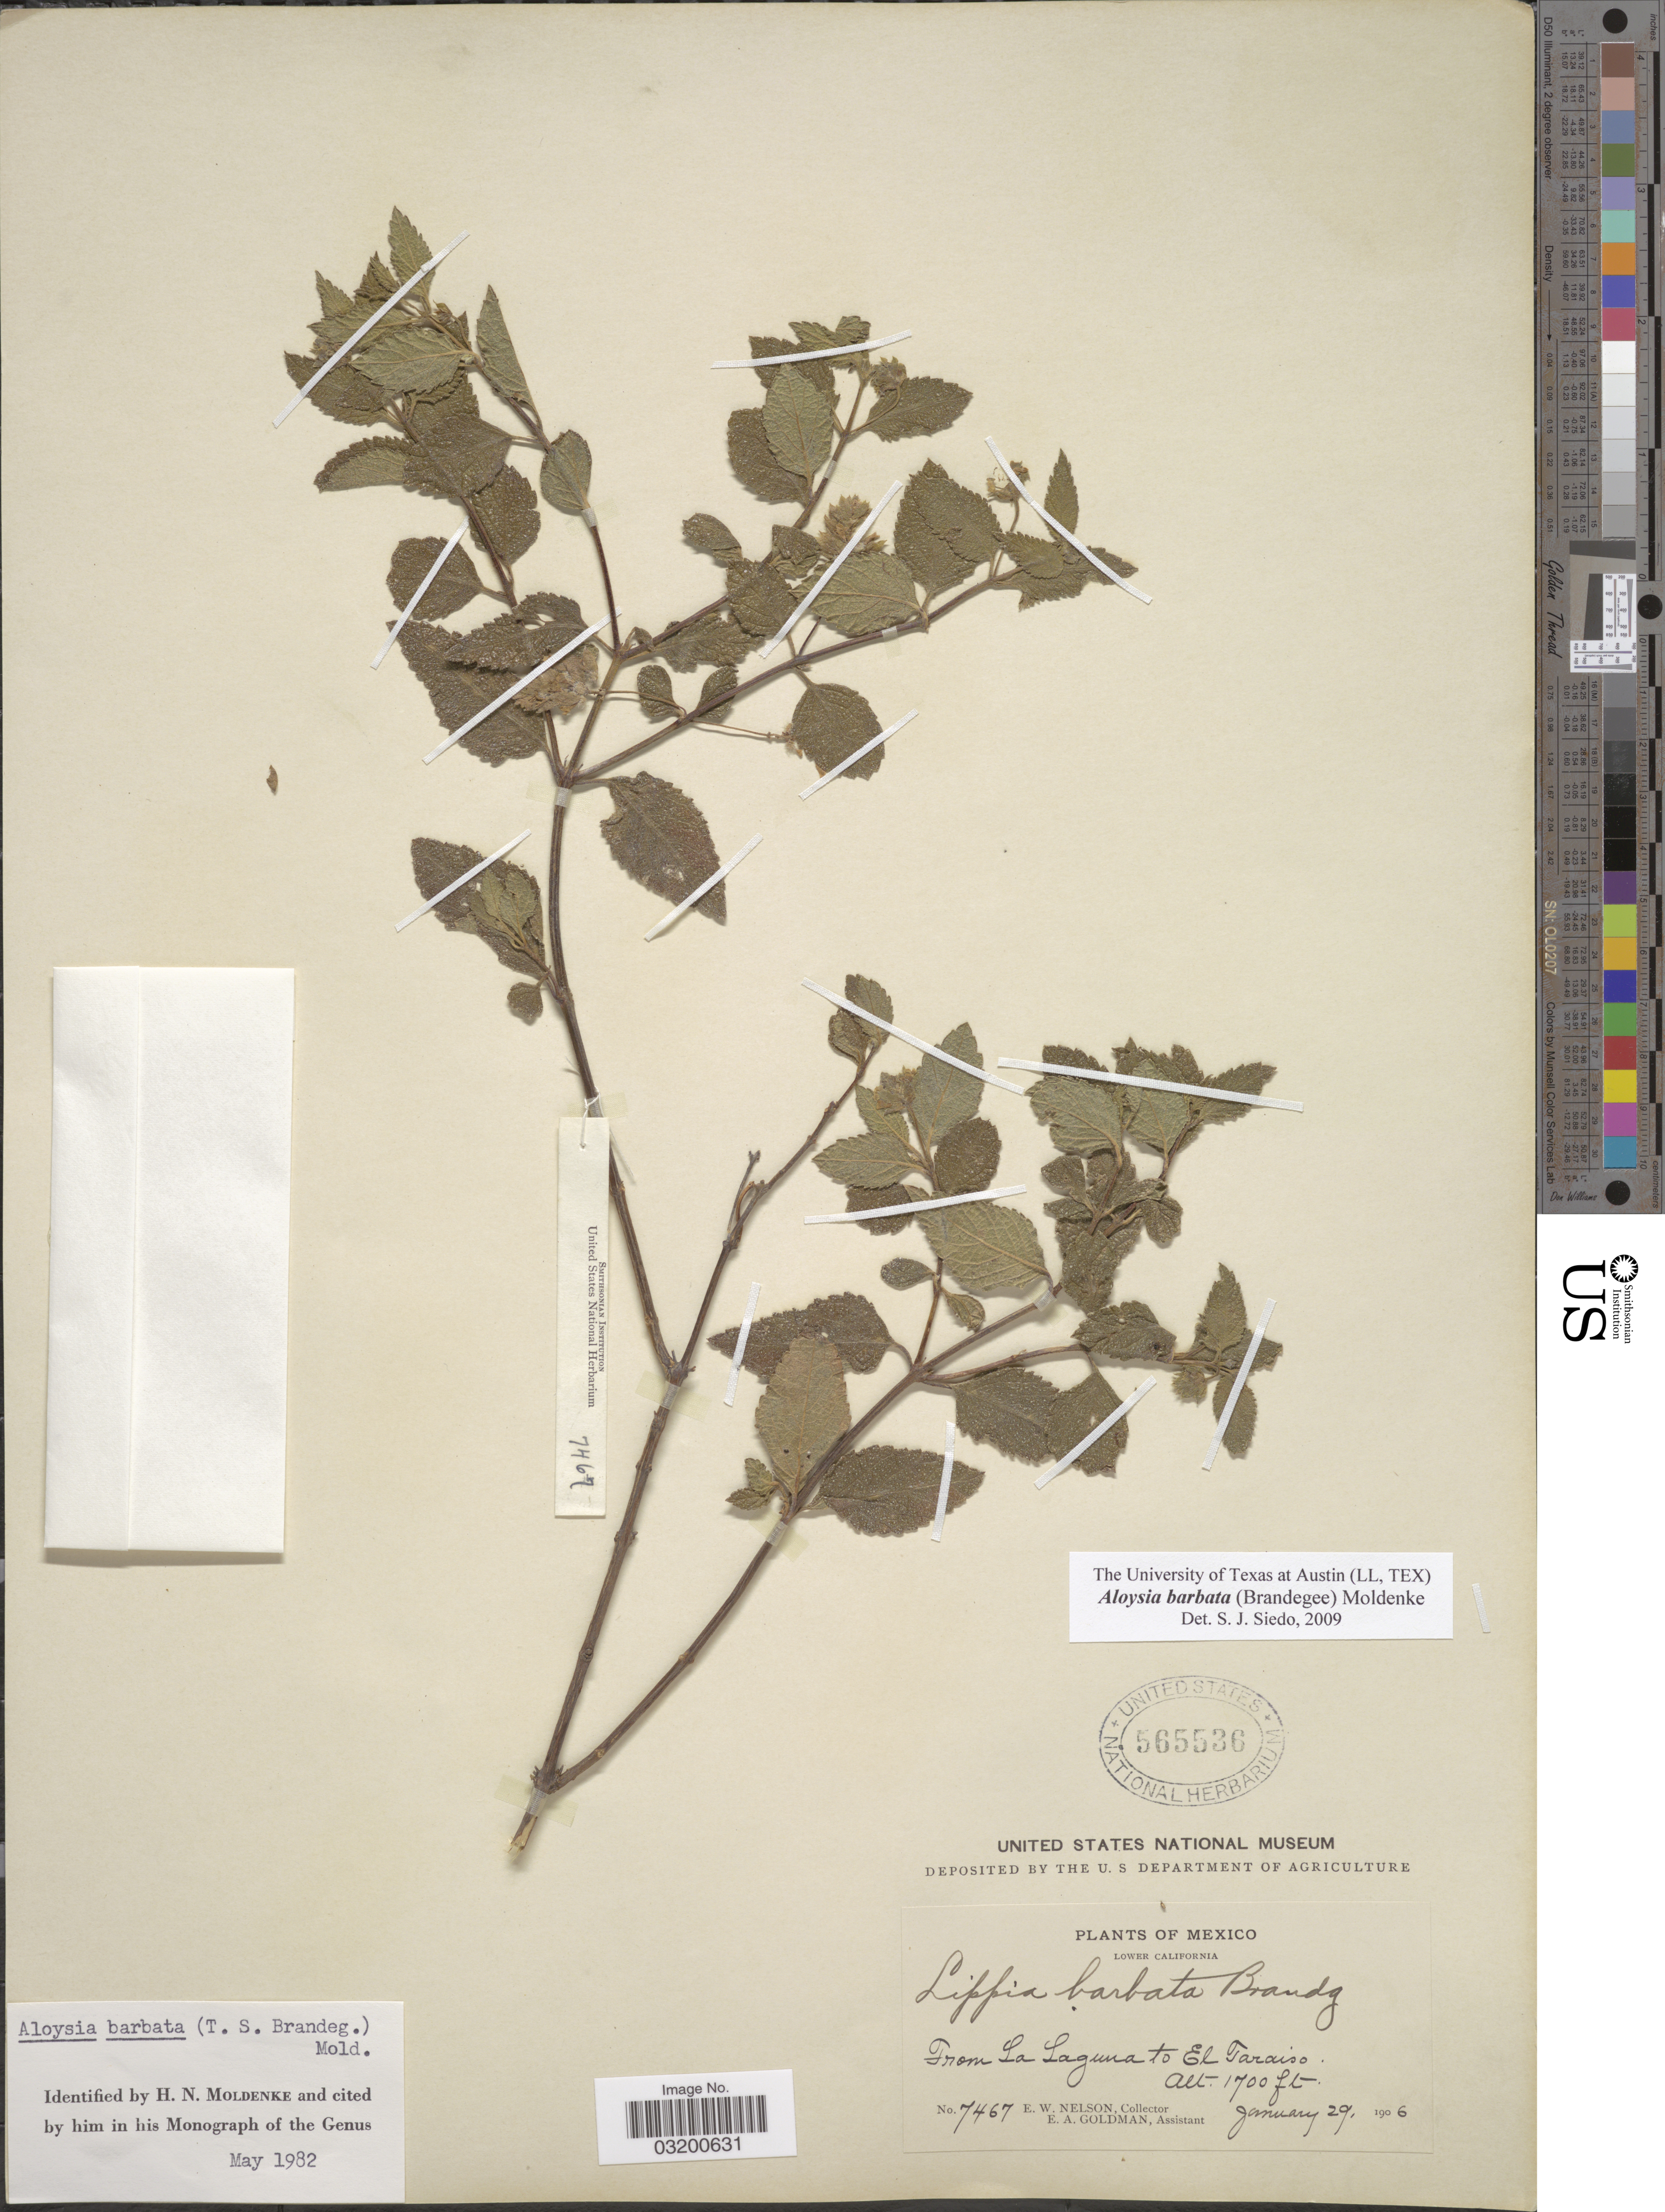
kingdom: Plantae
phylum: Tracheophyta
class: Magnoliopsida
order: Lamiales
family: Verbenaceae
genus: Aloysia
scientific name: Aloysia barbata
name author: (Brandegee) Moldenke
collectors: E. W. Nelson & E. A. Goldman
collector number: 7467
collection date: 1906-01-29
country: Mexico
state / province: Baja California Sur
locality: Lower California. From La Laguna to El Taraiso.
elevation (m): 518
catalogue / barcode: US 565536